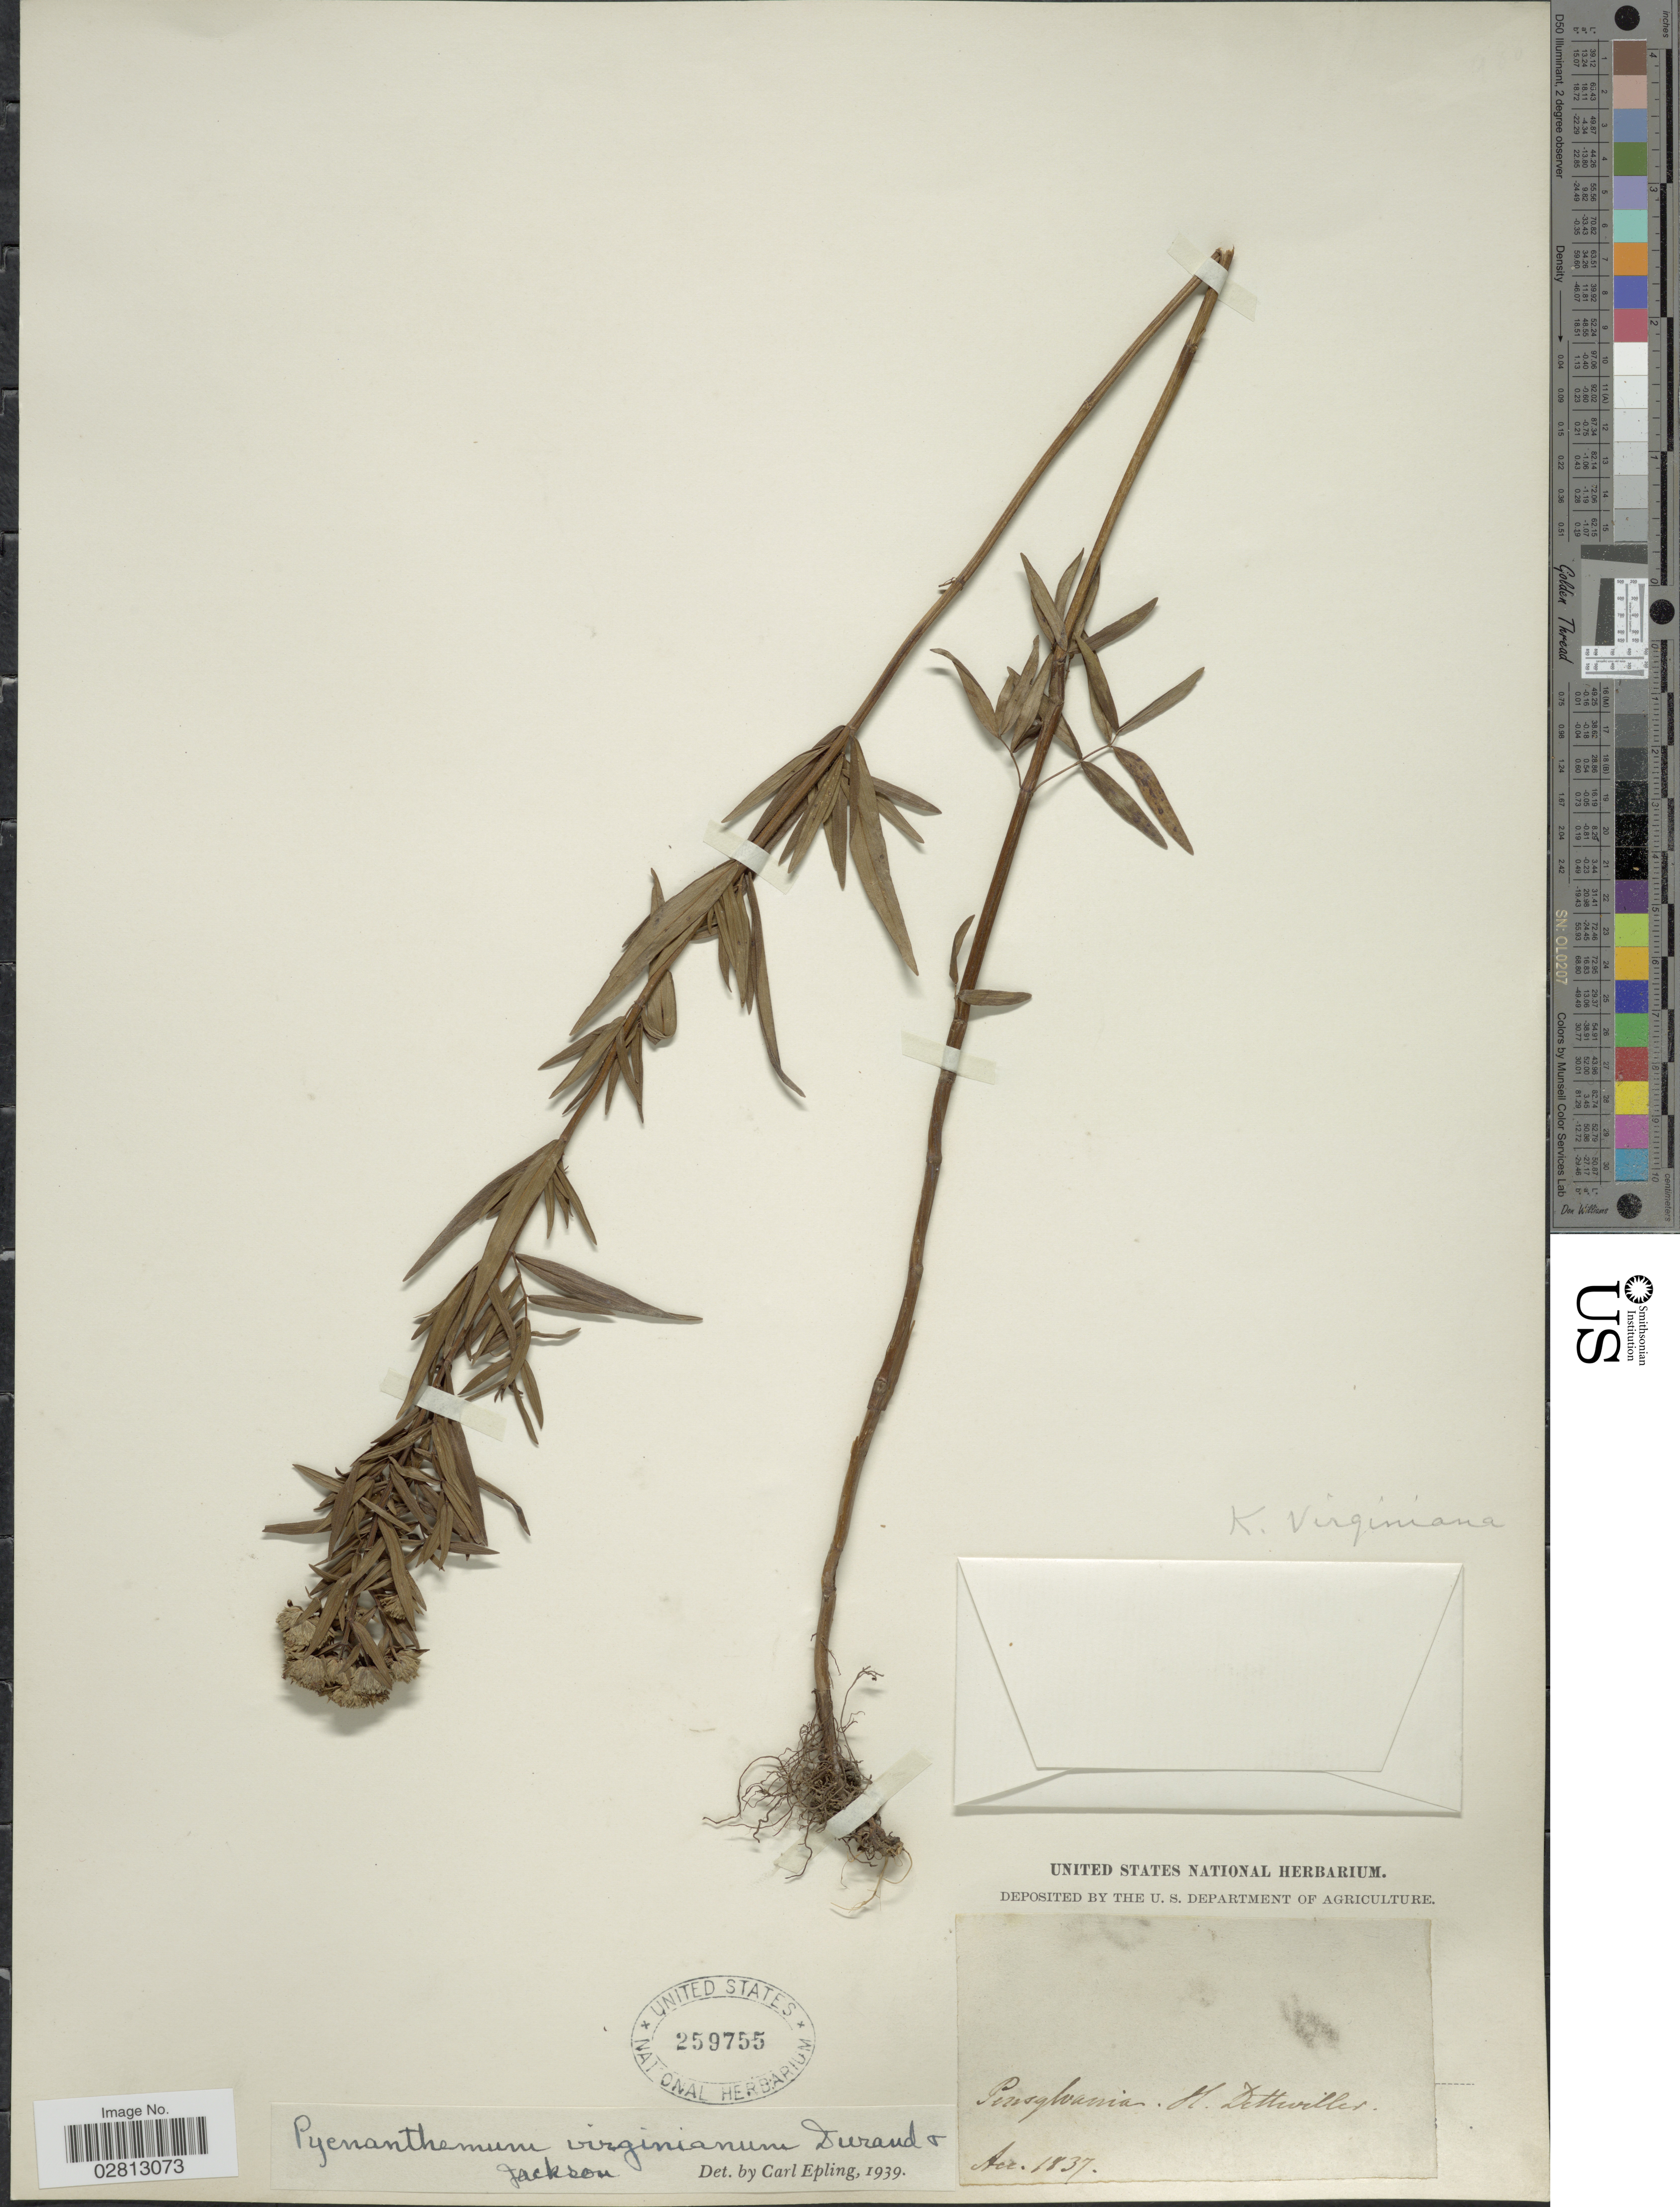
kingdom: Plantae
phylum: Tracheophyta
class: Magnoliopsida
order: Lamiales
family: Lamiaceae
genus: Pycnanthemum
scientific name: Pycnanthemum virginianum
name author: (L.) Durand & B.D. Jacks. ex B.L. Rob. & Fernald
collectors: H. Detwiller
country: United States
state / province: Pennsylvania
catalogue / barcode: US 259755